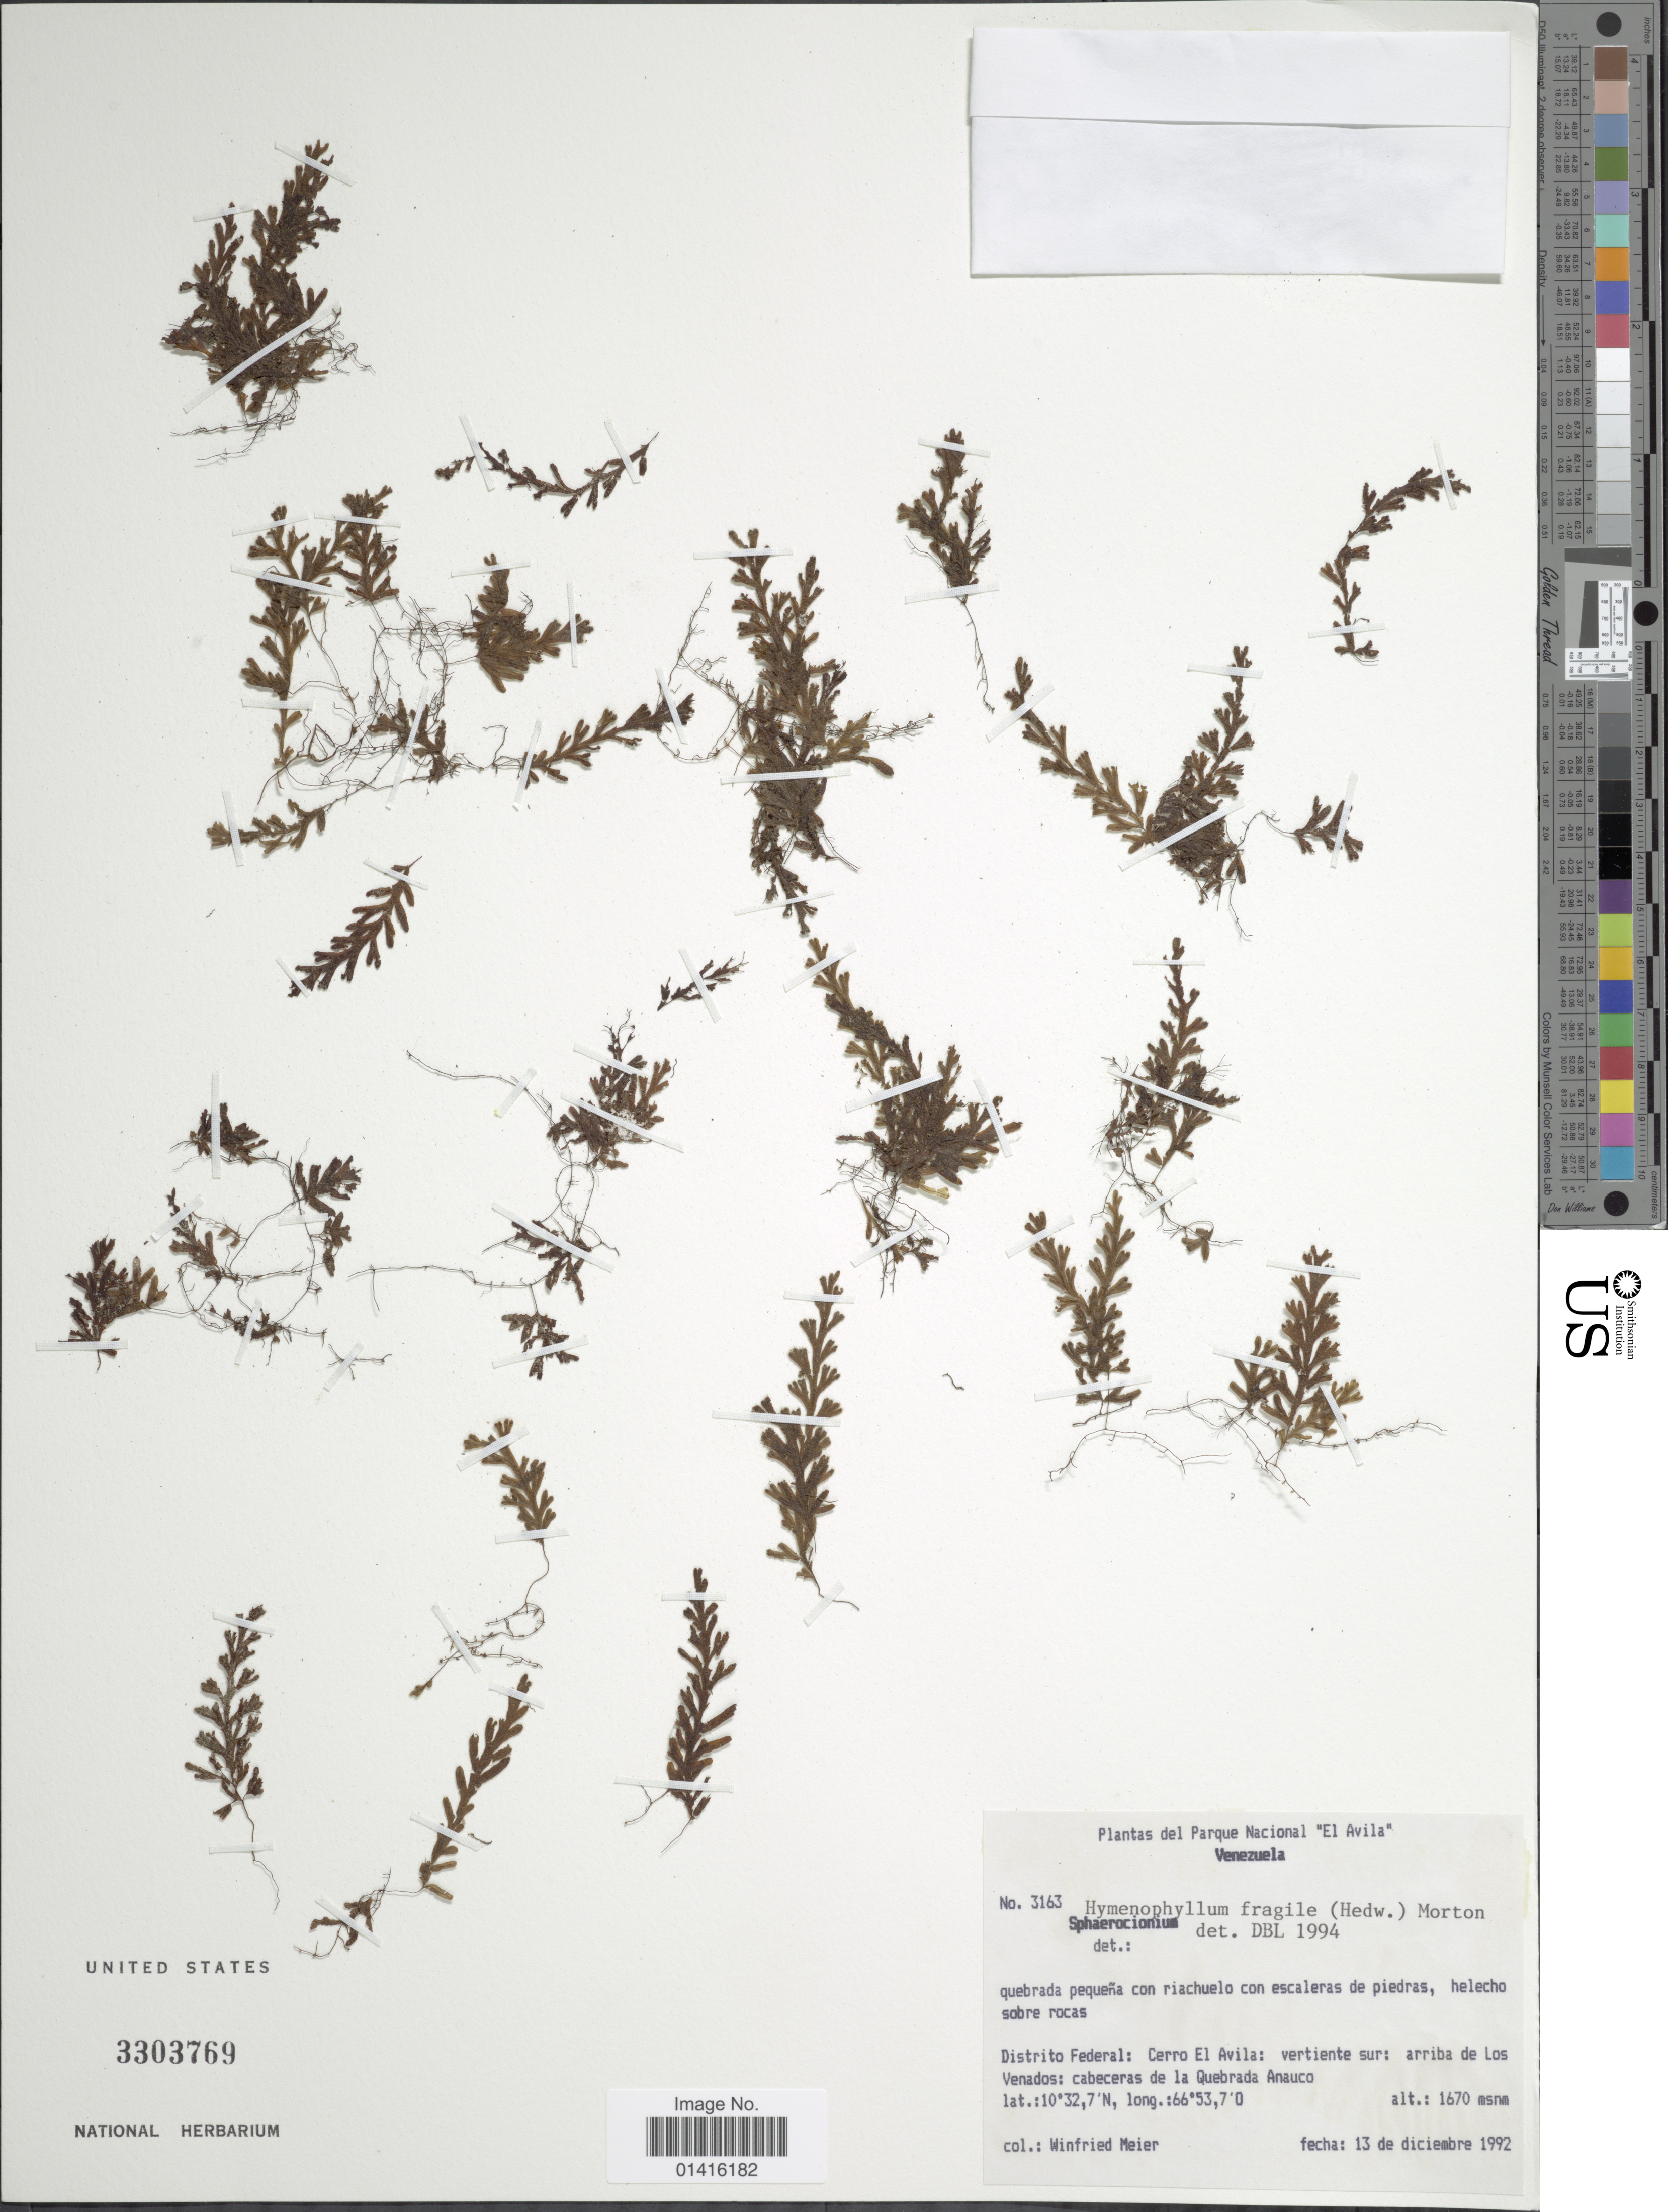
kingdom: Plantae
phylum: Tracheophyta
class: Polypodiopsida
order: Hymenophyllales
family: Hymenophyllaceae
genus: Hymenophyllum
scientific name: Hymenophyllum fragile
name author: (Hedw.) C.V. Morton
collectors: W. Meier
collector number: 3163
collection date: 1992-12-13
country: Venezuela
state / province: Miranda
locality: Parque National "El Avila", Cerro El Avila: vertiente sur: arriba de Los Venados: cabeceras de la Quebrada Anauco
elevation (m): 1670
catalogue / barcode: US 3303769